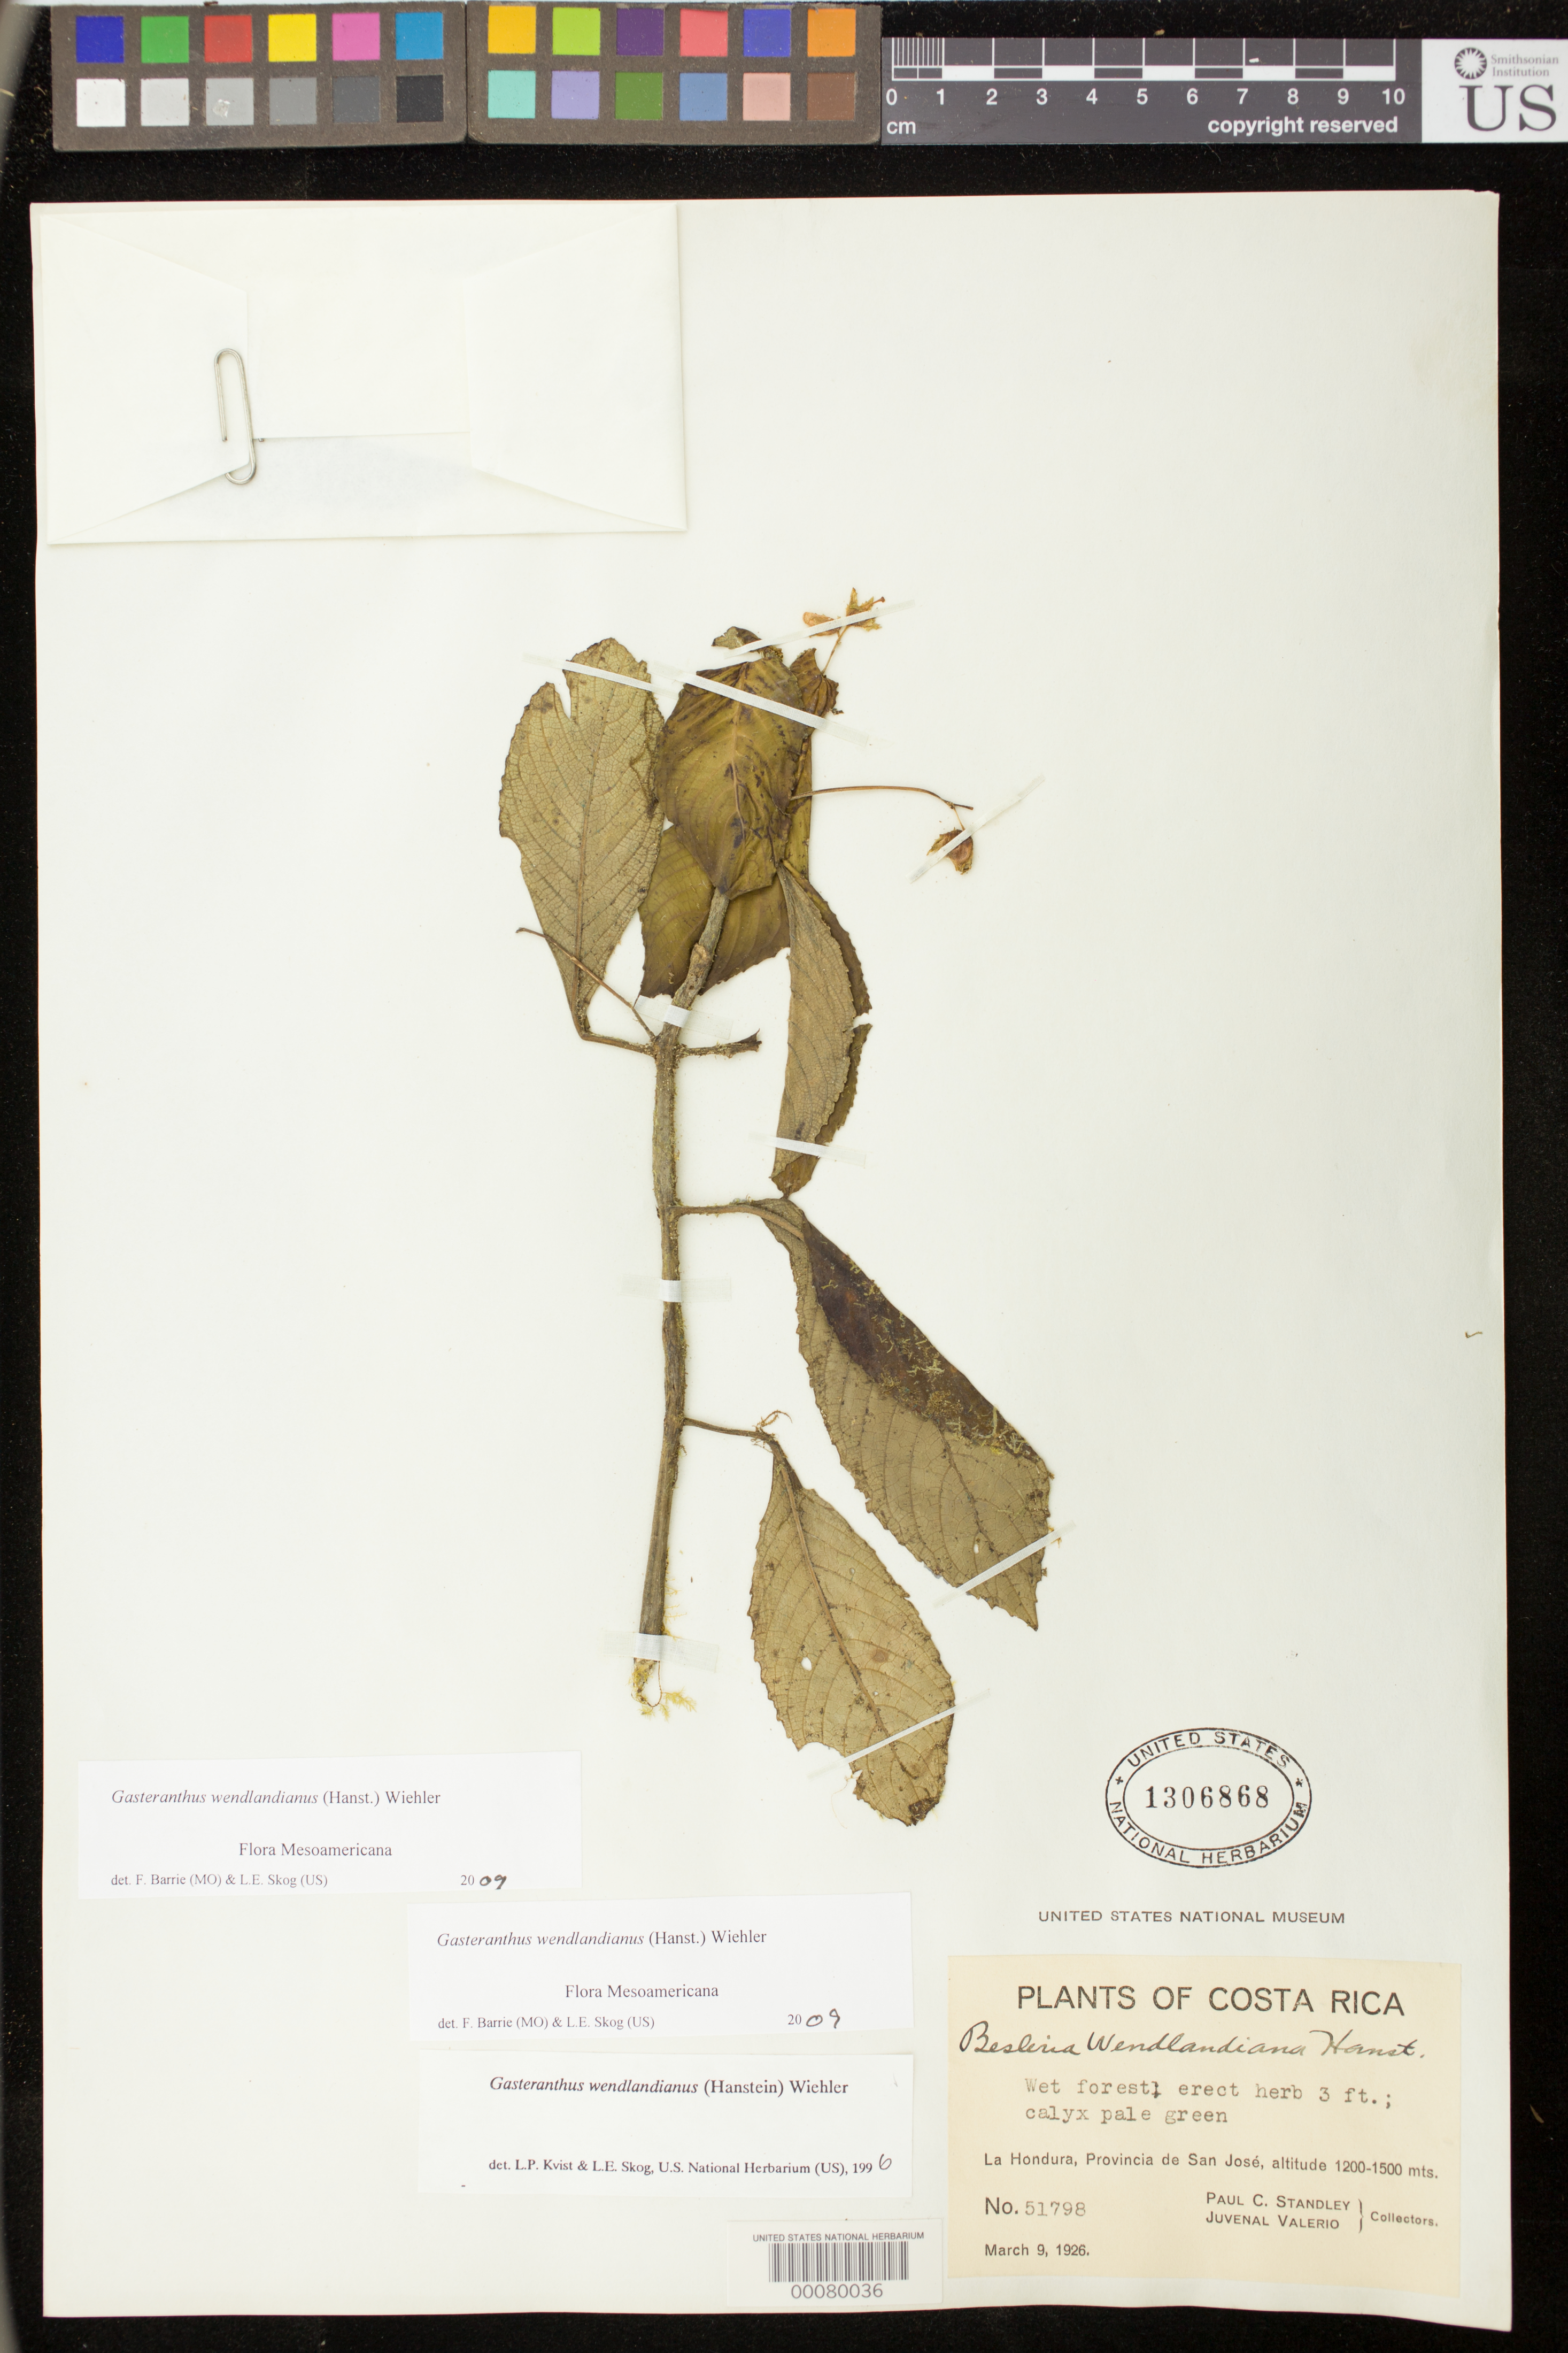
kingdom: Plantae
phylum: Tracheophyta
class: Magnoliopsida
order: Lamiales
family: Gesneriaceae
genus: Gasteranthus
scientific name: Gasteranthus wendlandianus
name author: (Hanst.) Wiehler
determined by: Skog, Laurence E.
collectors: P. C. Standley & J. Valerio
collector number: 51798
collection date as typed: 09 Mar 1926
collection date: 1926-03-09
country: Costa Rica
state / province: San José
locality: La Hondura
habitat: Wet forest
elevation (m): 1200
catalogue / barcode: US 1306868